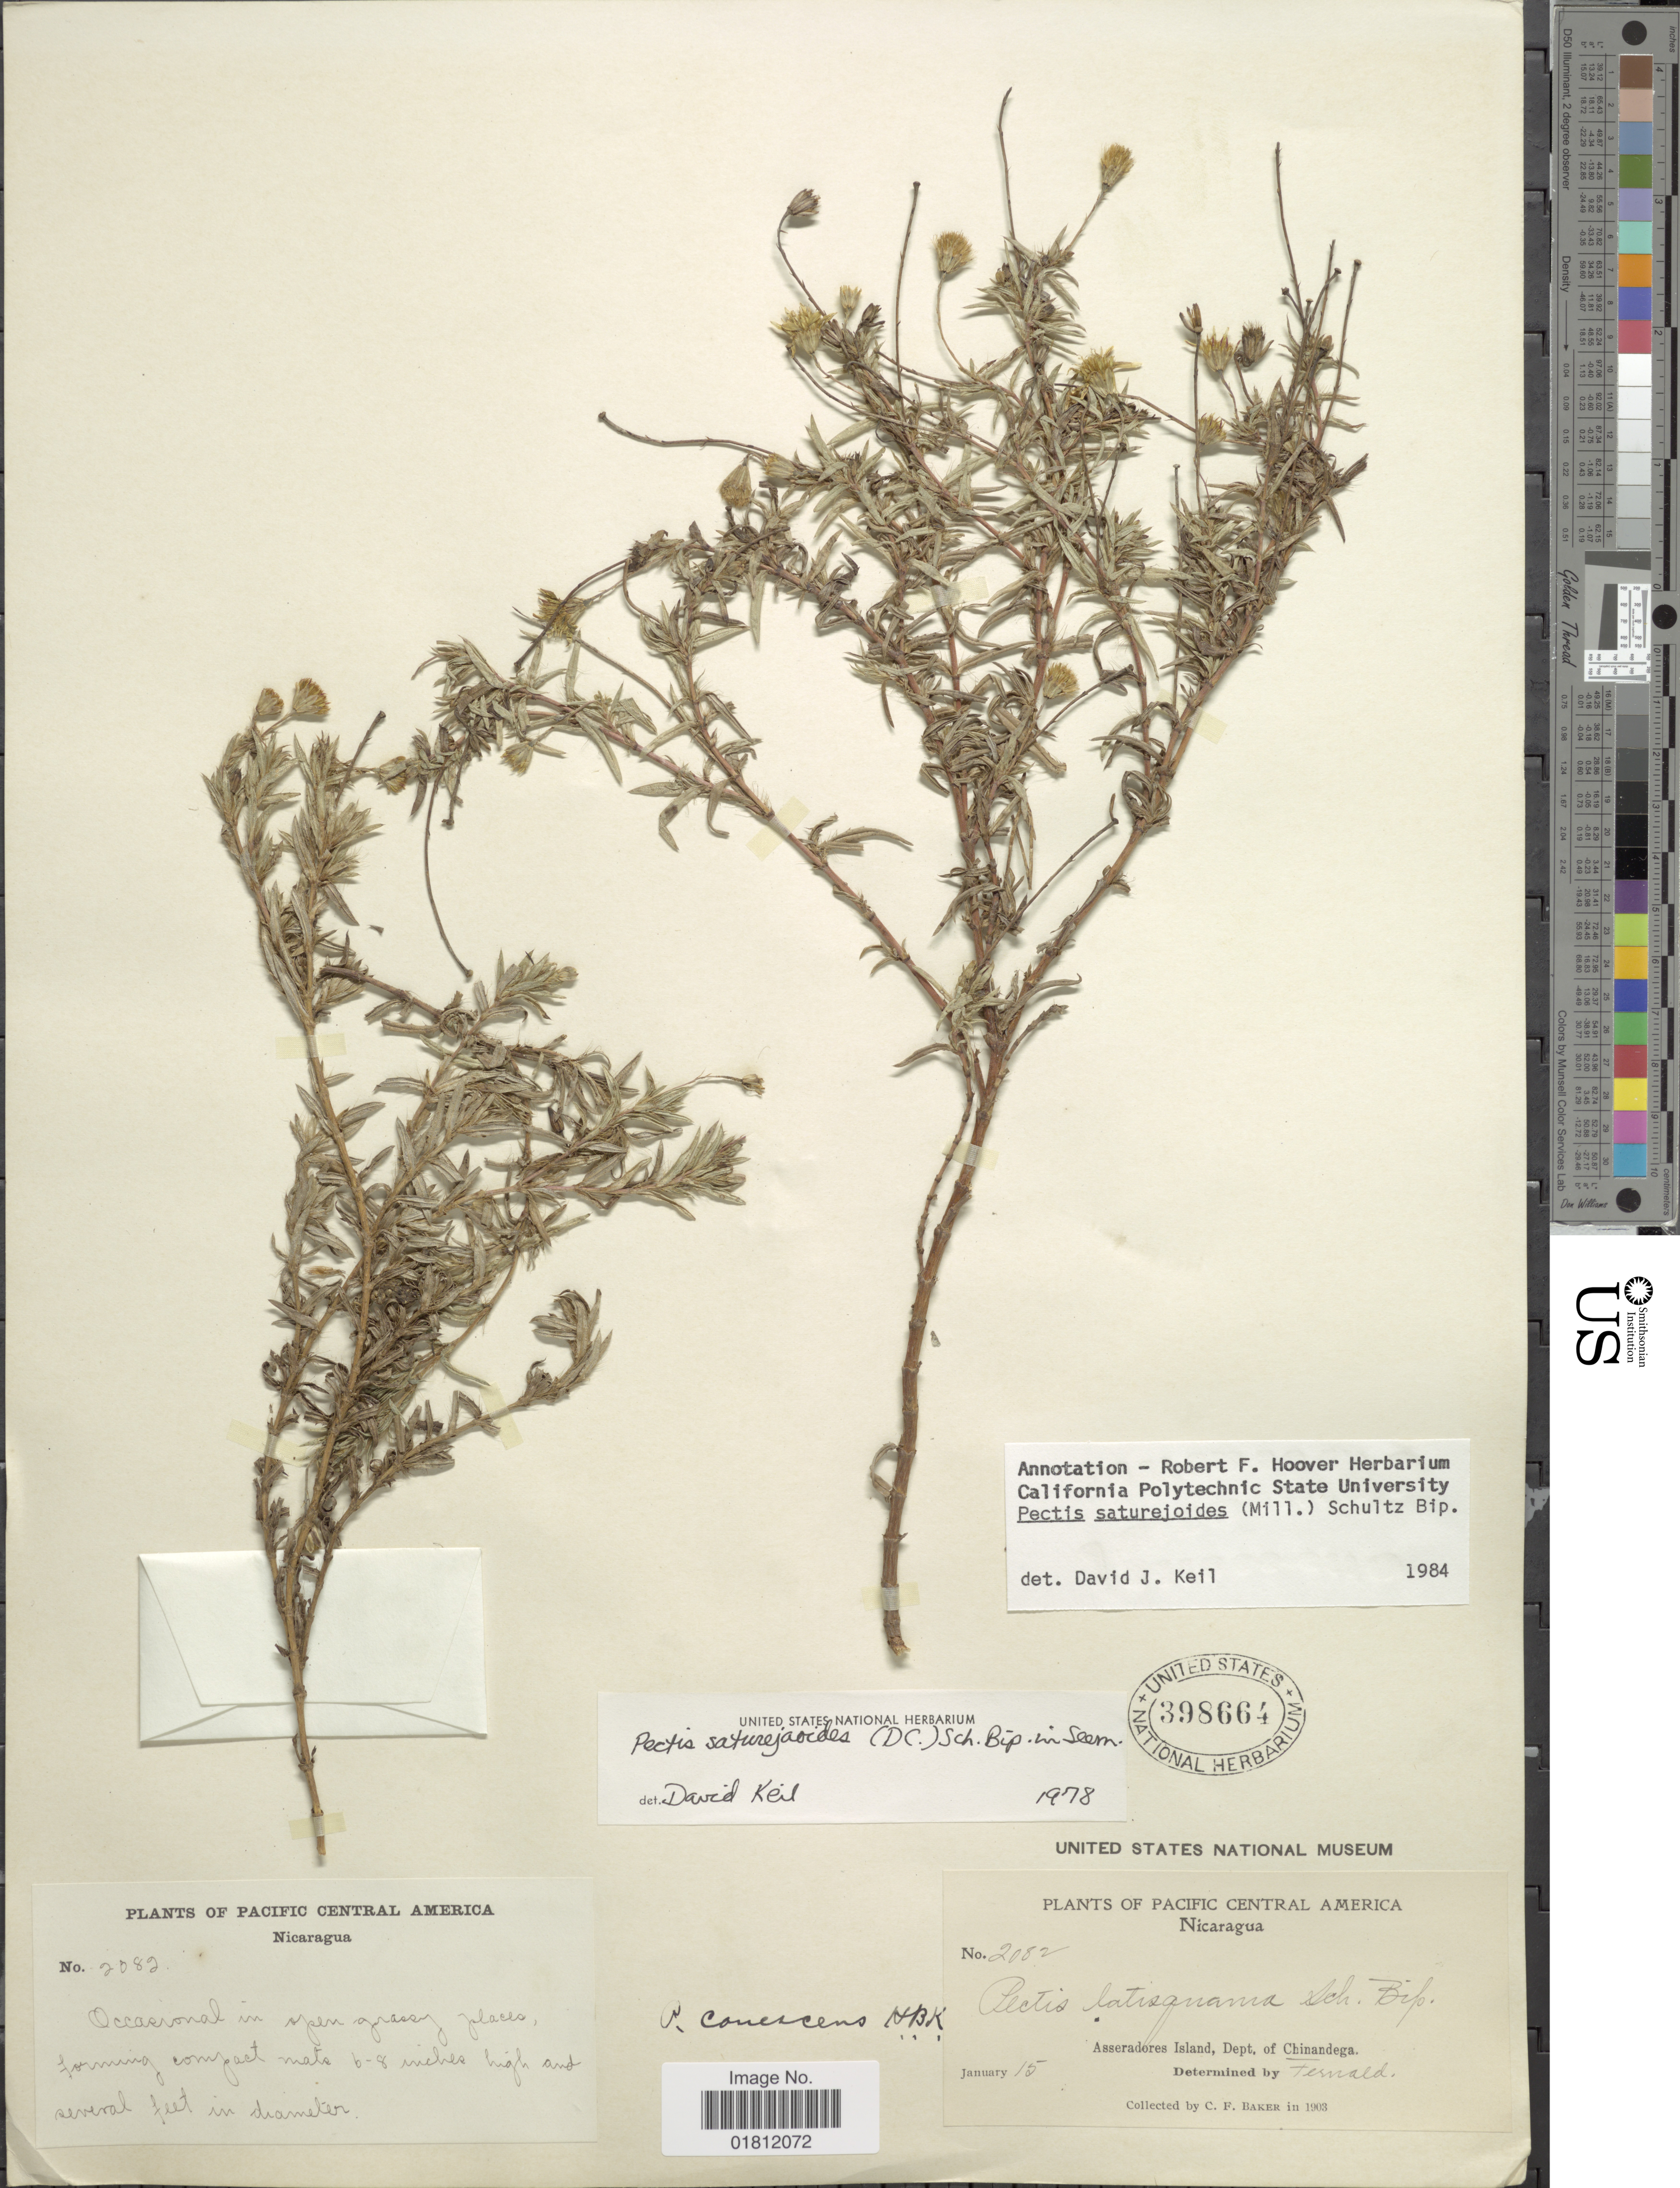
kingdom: Plantae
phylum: Tracheophyta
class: Magnoliopsida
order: Asterales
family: Asteraceae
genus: Pectis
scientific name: Pectis saturejoides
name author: (Mill.) Sch. Bip.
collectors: C. F. Baker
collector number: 2082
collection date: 1903-01-15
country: Nicaragua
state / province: Chinandega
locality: Asseradores Island, Dept. of Chinandega. Pacific Central America.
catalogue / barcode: US 398664